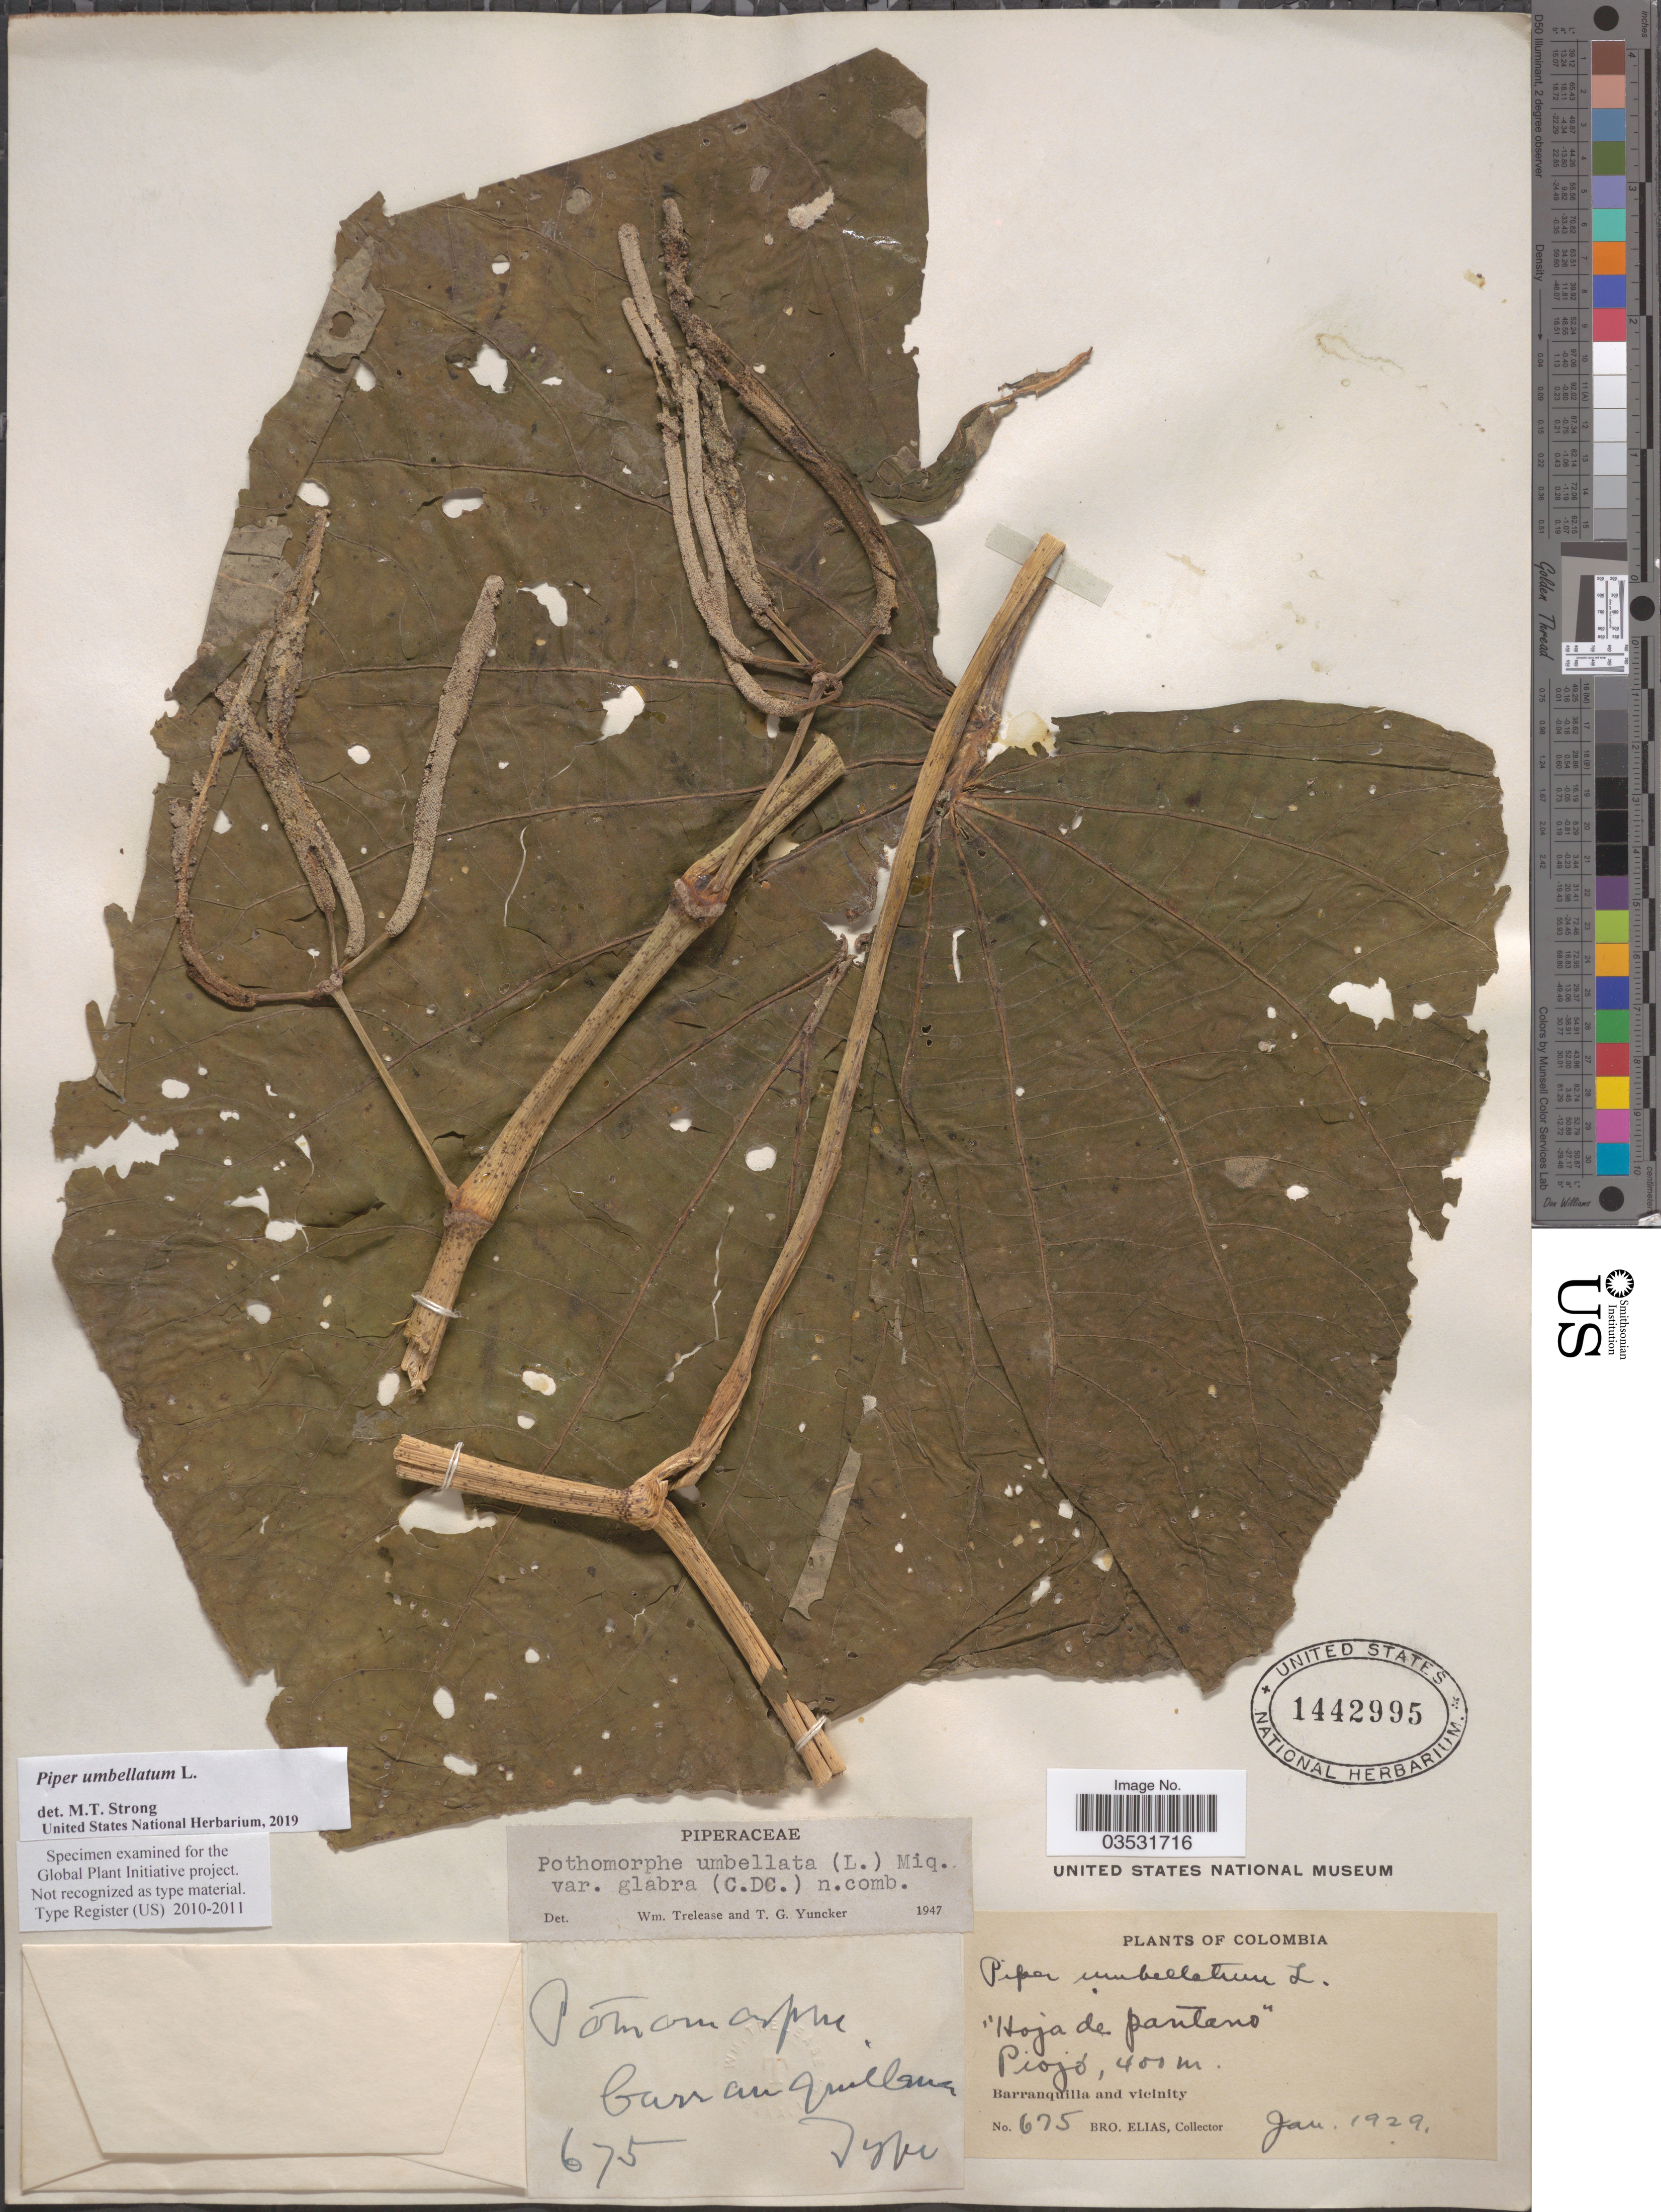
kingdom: Plantae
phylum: Tracheophyta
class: Magnoliopsida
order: Piperales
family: Piperaceae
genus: Piper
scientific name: Piper umbellatum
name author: L.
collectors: Bro. Elias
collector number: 675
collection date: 1929-01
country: Colombia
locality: Piojó. Barranquilla and vicinity.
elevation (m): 400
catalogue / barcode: US 1442995